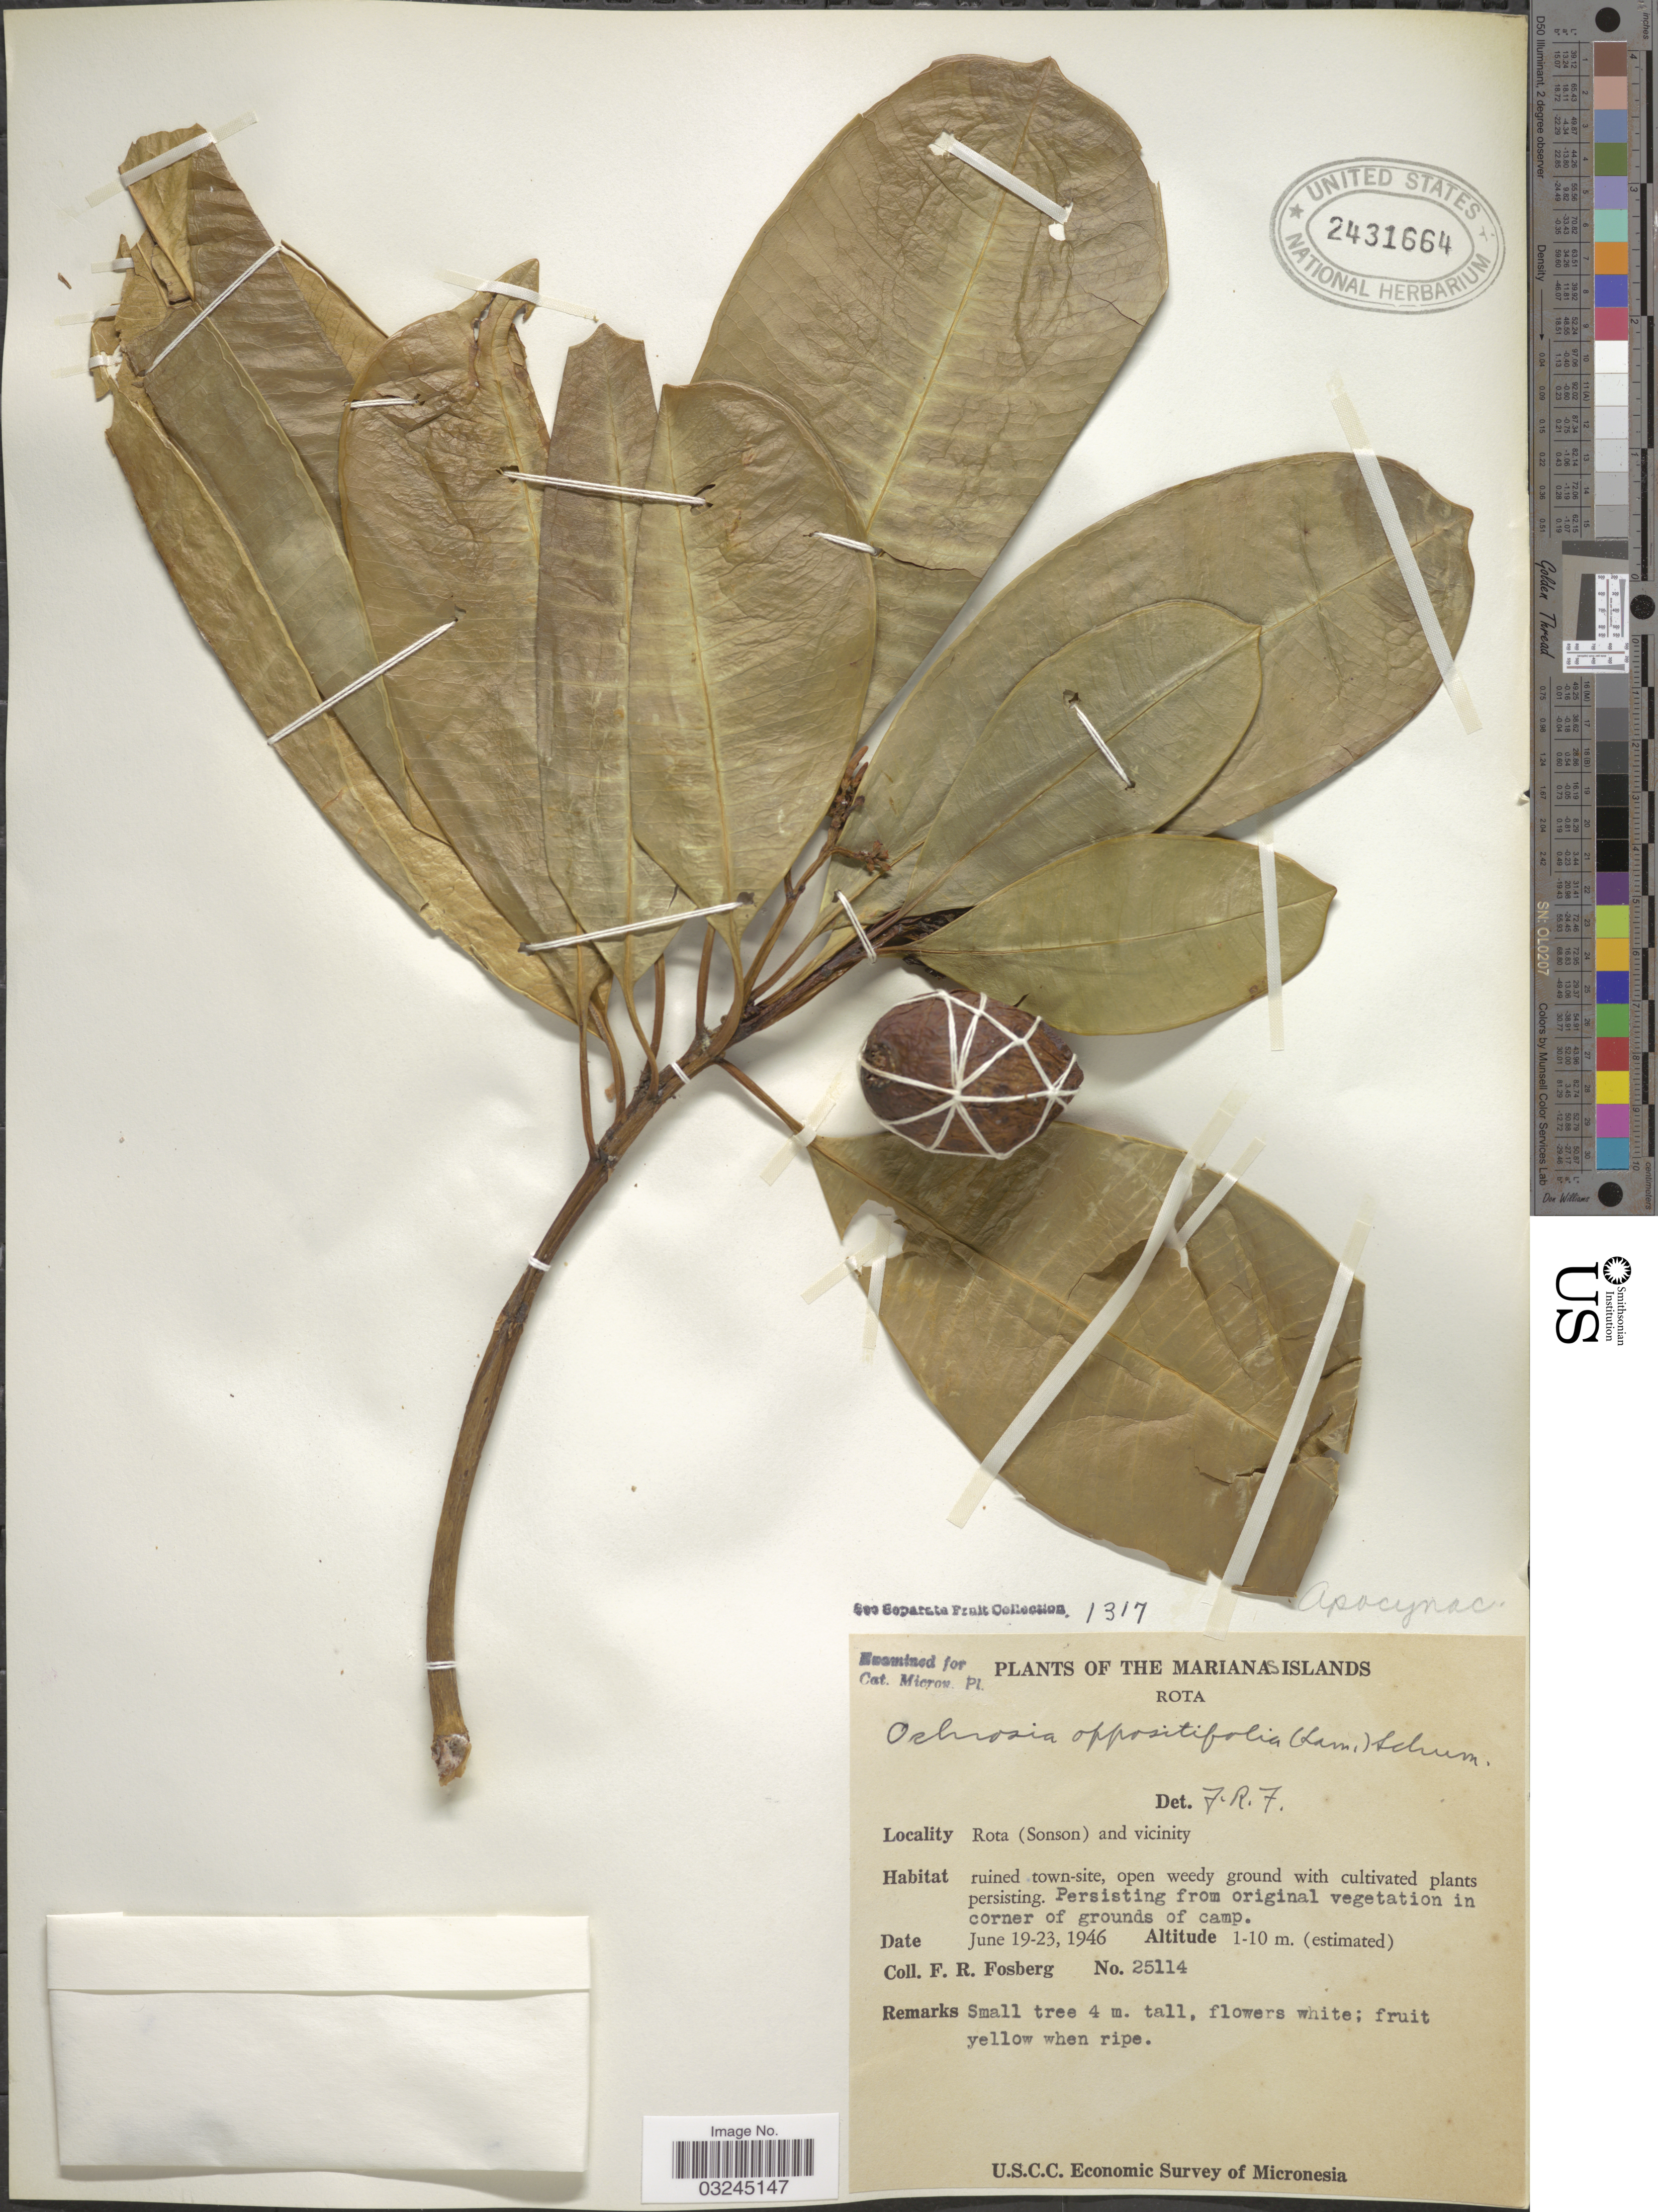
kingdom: Plantae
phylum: Tracheophyta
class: Magnoliopsida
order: Gentianales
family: Apocynaceae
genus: Ochrosia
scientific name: Ochrosia oppositifolia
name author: (Lam.) K. Schum.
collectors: F. R. Fosberg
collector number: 25114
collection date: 1946-06-19/1946-06-23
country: Northern Mariana Islands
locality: The Marianas Islands. Rota. Rota (Sonson) and vicinity.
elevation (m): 1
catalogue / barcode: US 2431664